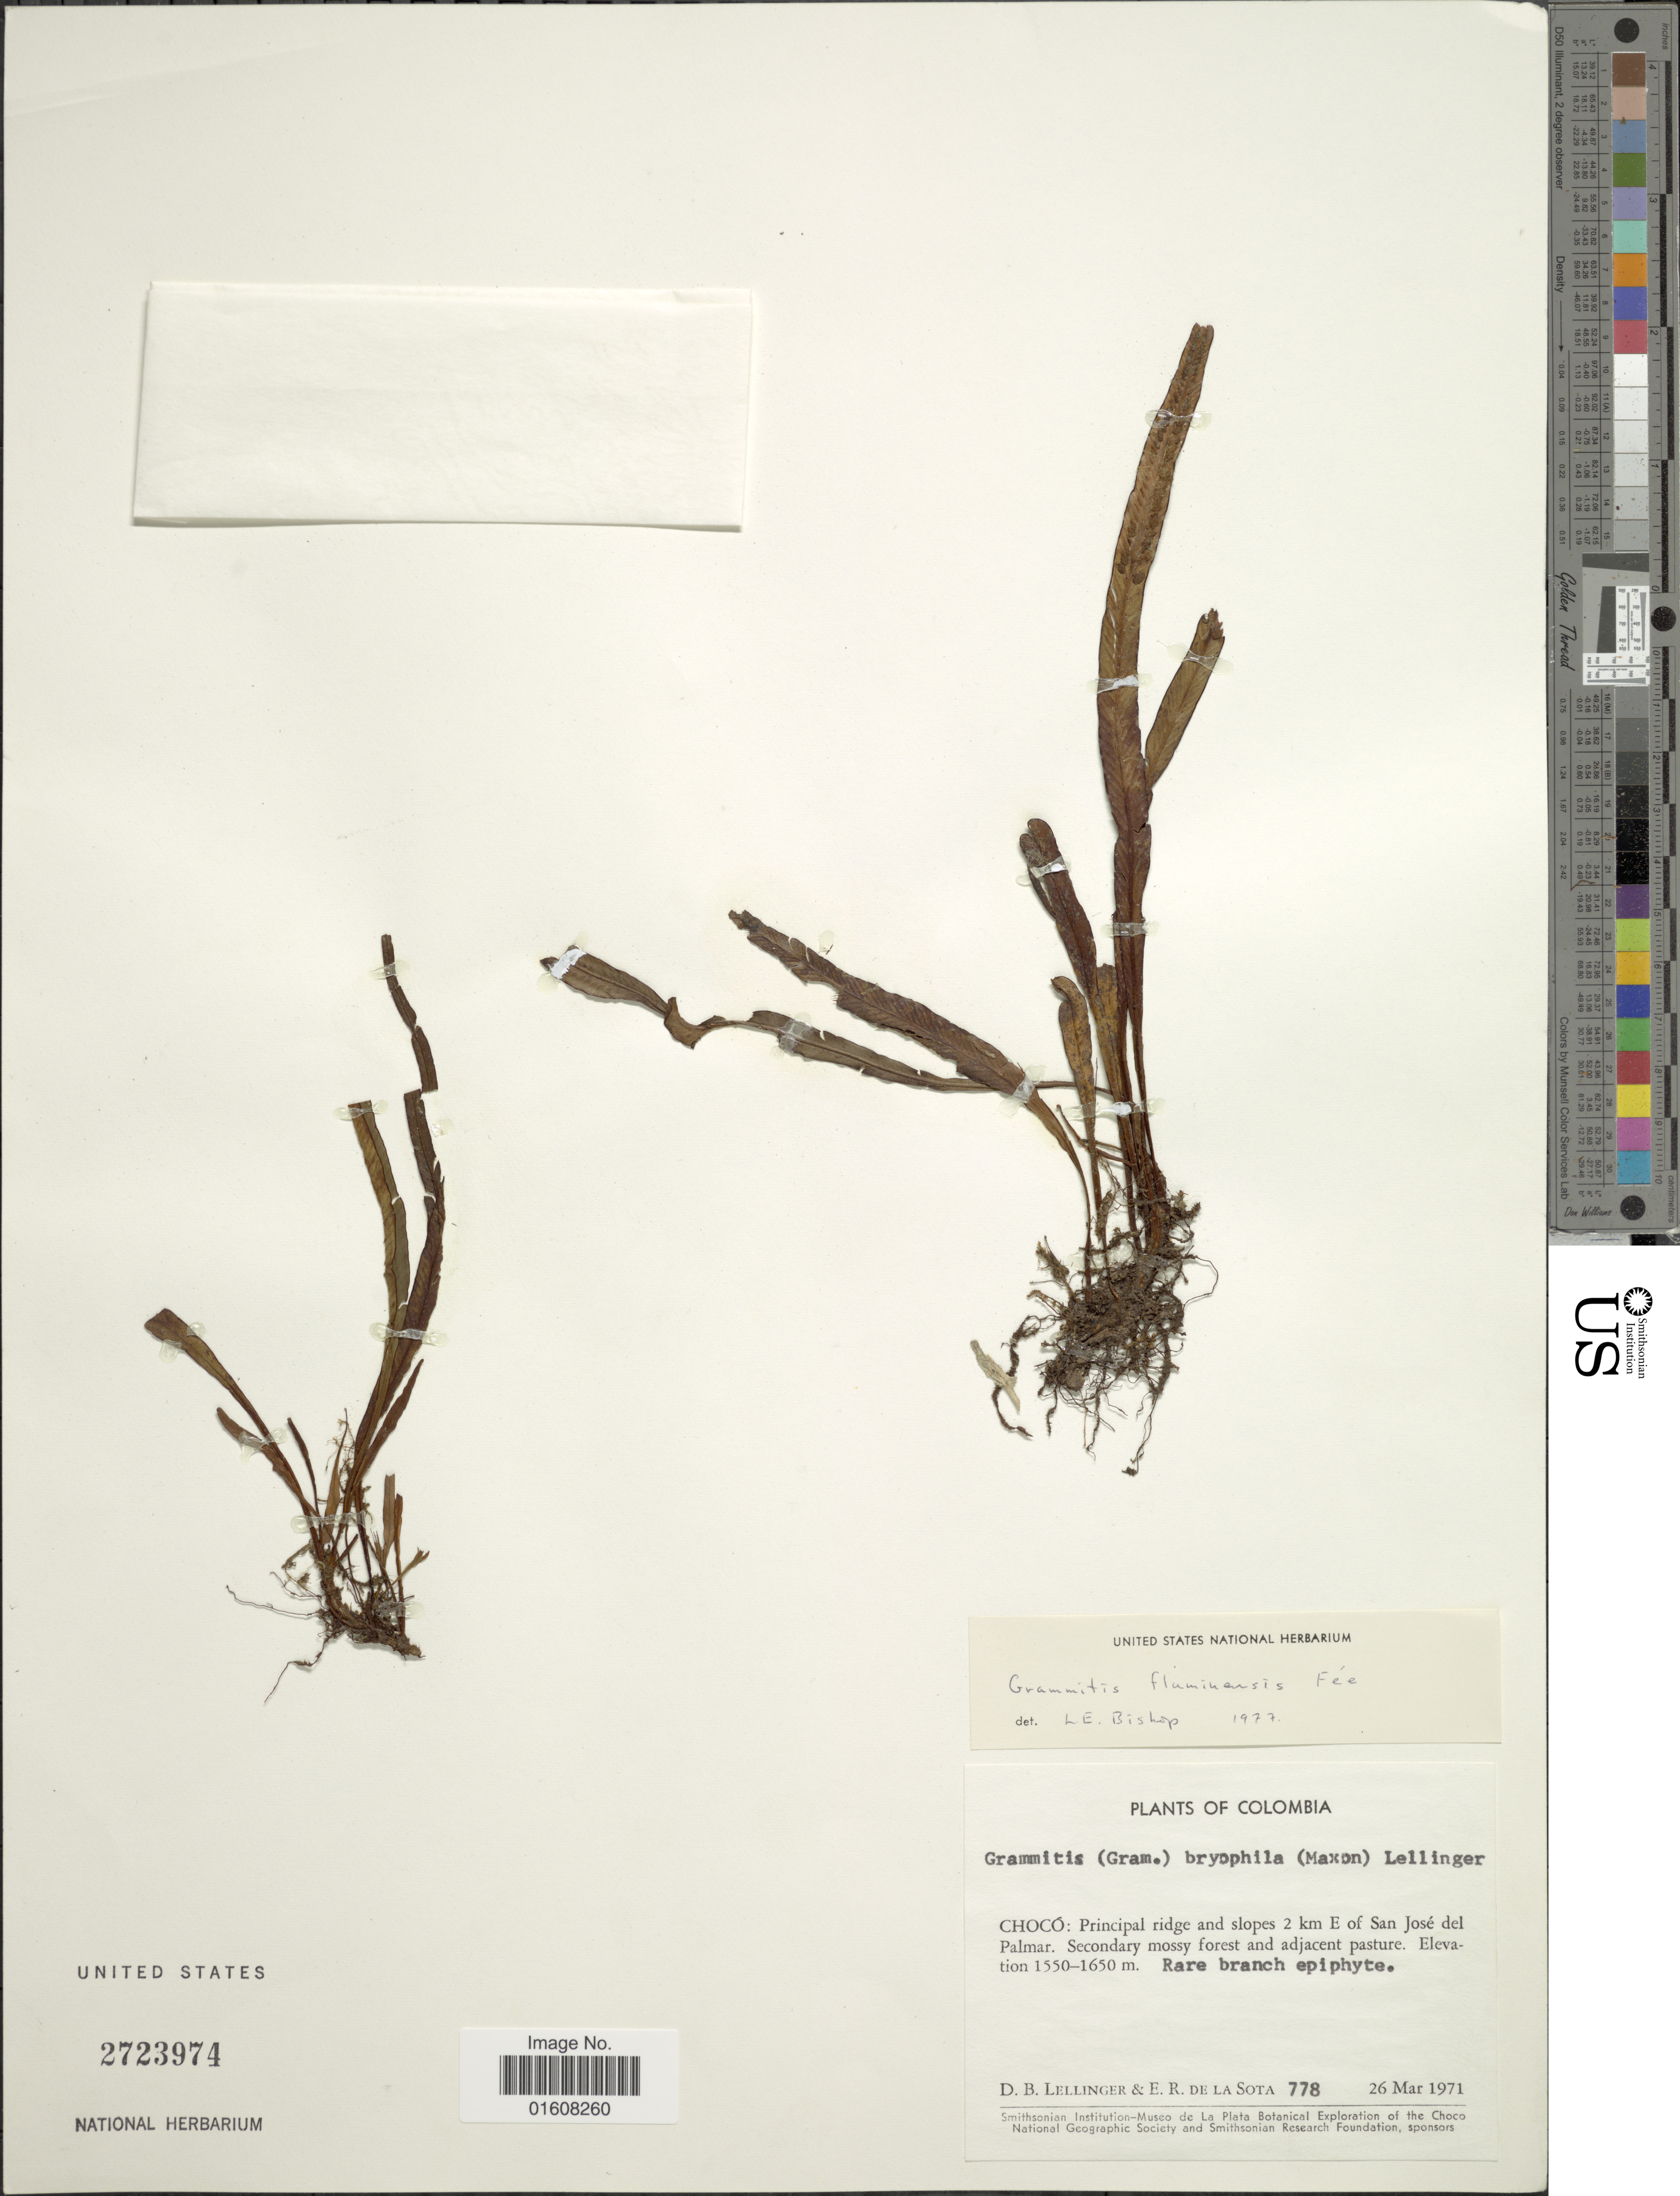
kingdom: Plantae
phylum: Tracheophyta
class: Polypodiopsida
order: Polypodiales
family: Polypodiaceae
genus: Grammitis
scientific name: Grammitis fluminensis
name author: Fée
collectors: D. B. Lellinger & E. R. de la Sota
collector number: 778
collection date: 1971-03-26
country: Colombia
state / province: Chocó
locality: Principal ridge and slopes 2 km E of San José del palmar. Secondary mossy forest and adjacent pasture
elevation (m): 1550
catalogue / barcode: US 2723974